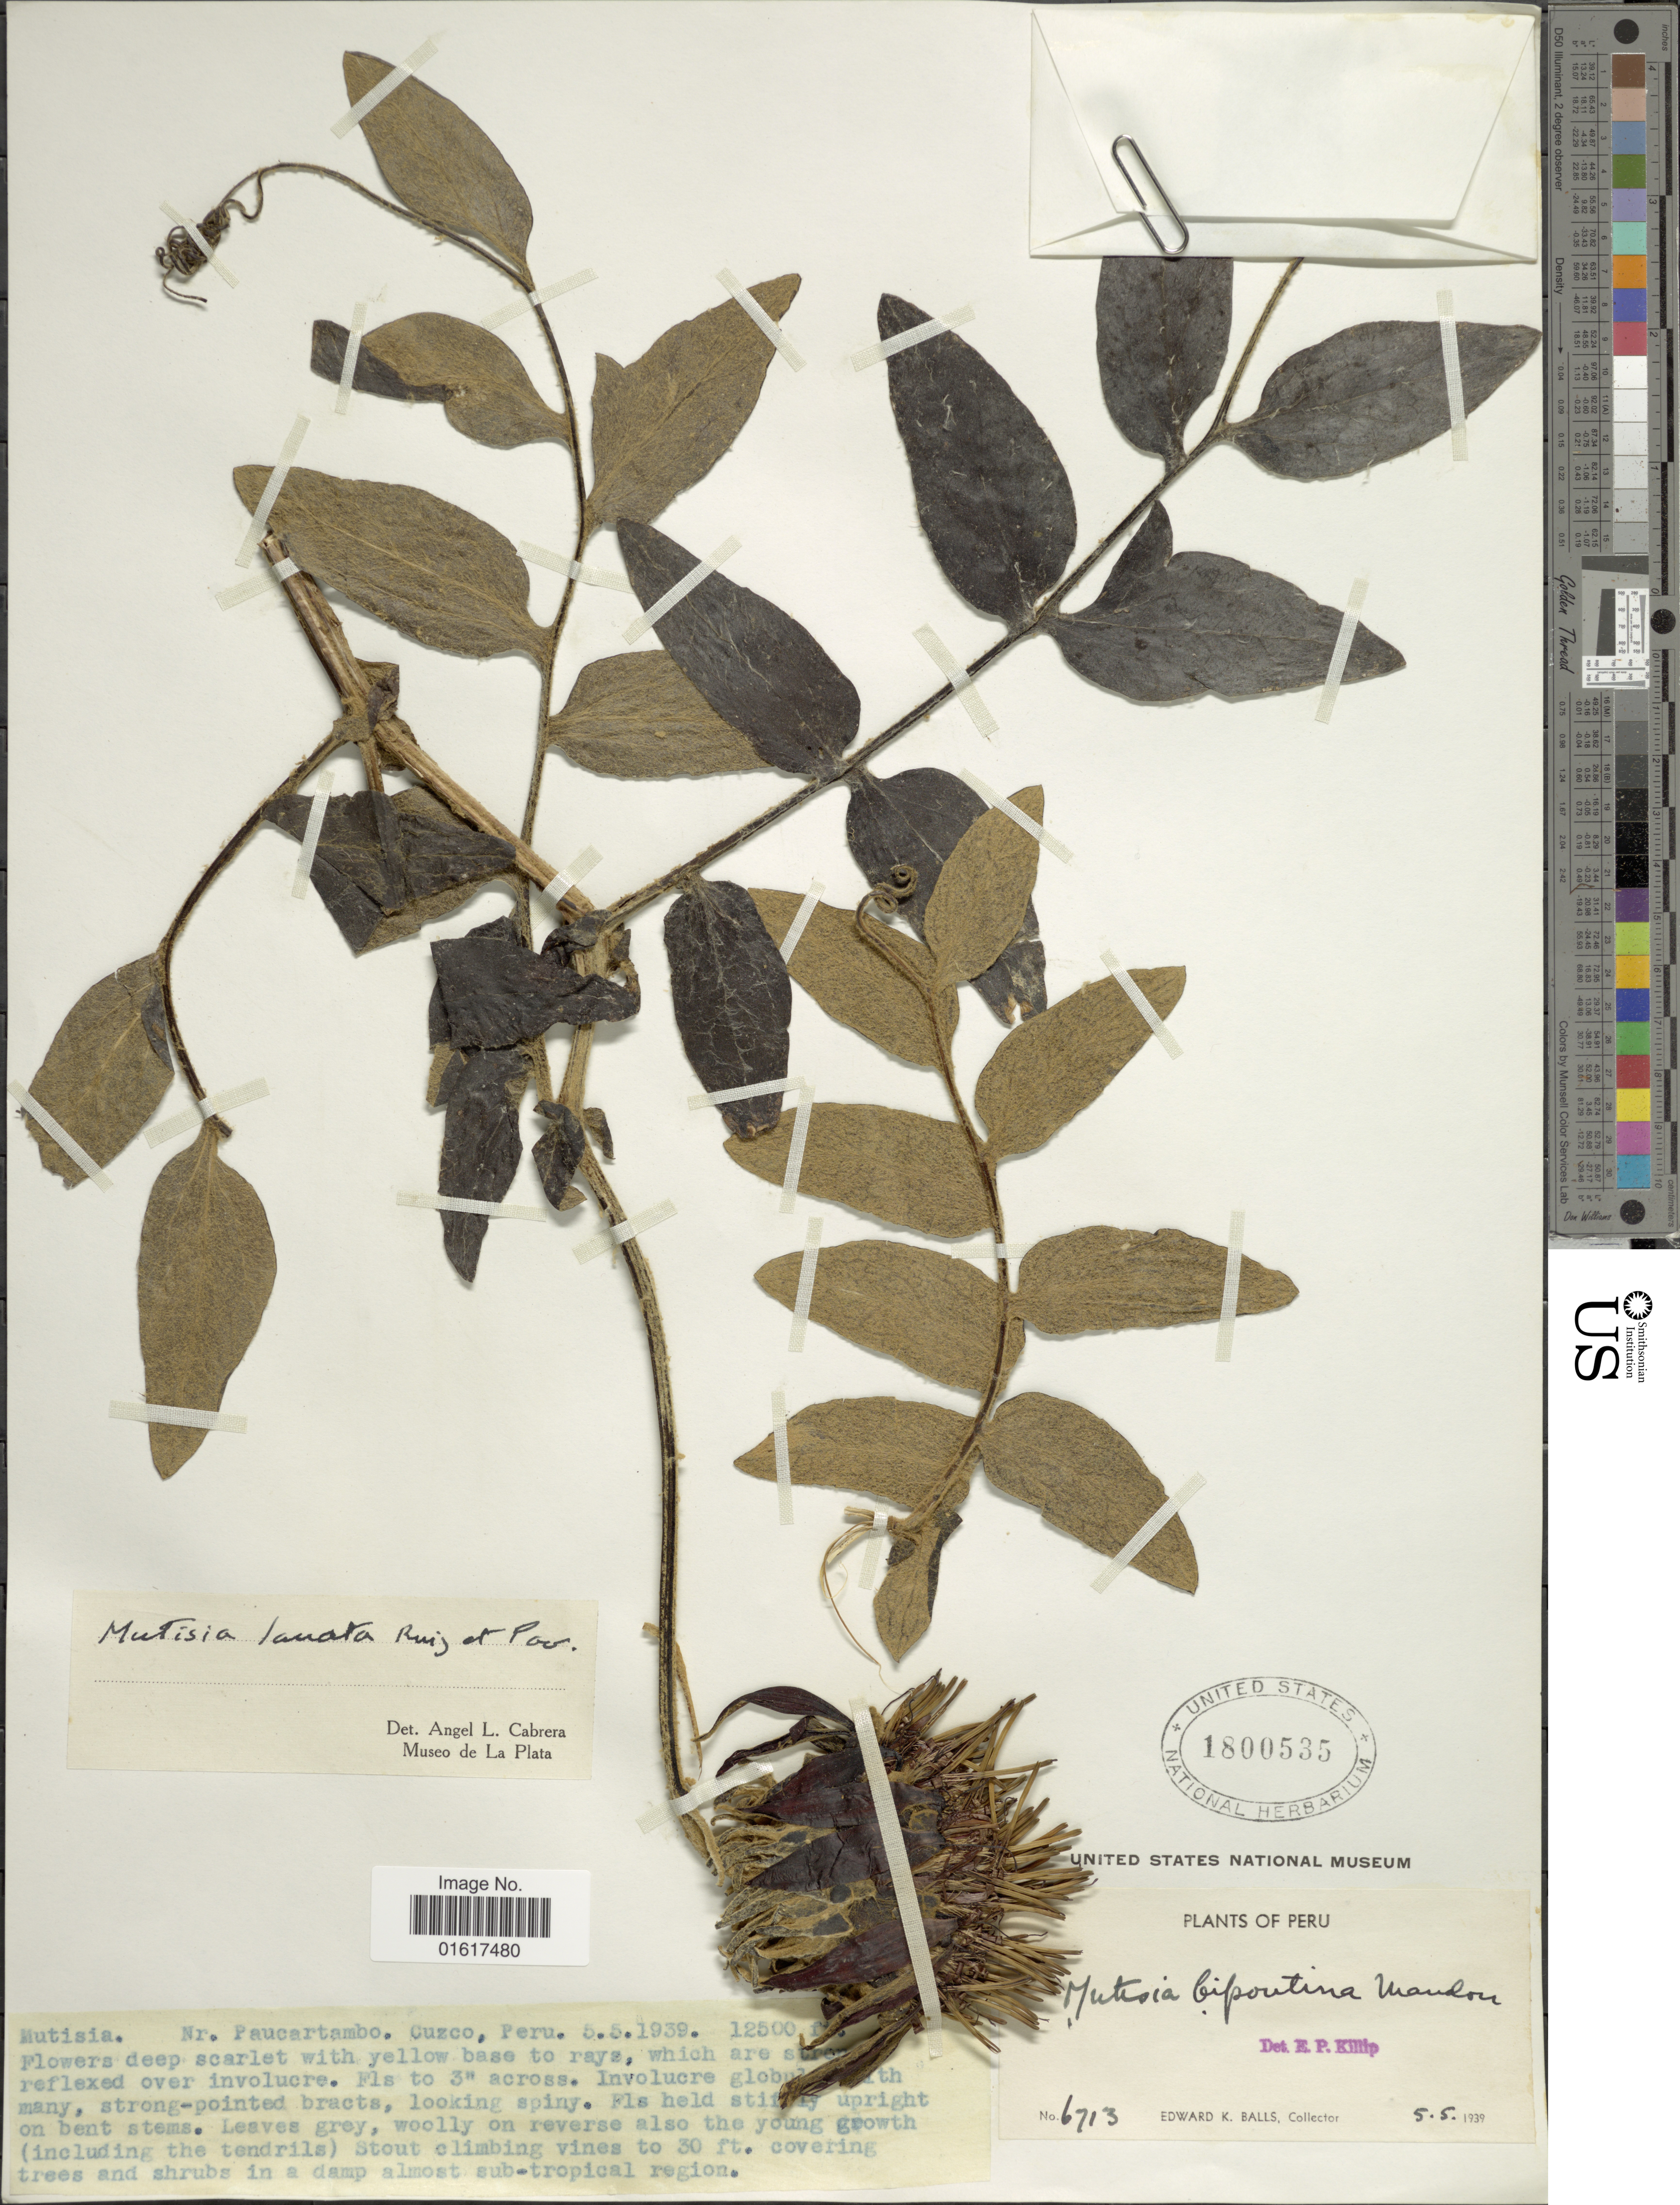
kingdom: Plantae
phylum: Tracheophyta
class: Magnoliopsida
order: Asterales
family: Asteraceae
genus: Mutisia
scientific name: Mutisia lanata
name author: Ruiz & Pav.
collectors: E. K. Balls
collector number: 6713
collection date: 1939-05-05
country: Peru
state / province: Cusco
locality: Nr. Paucartambo, Cuzco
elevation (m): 3810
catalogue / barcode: US 1800535